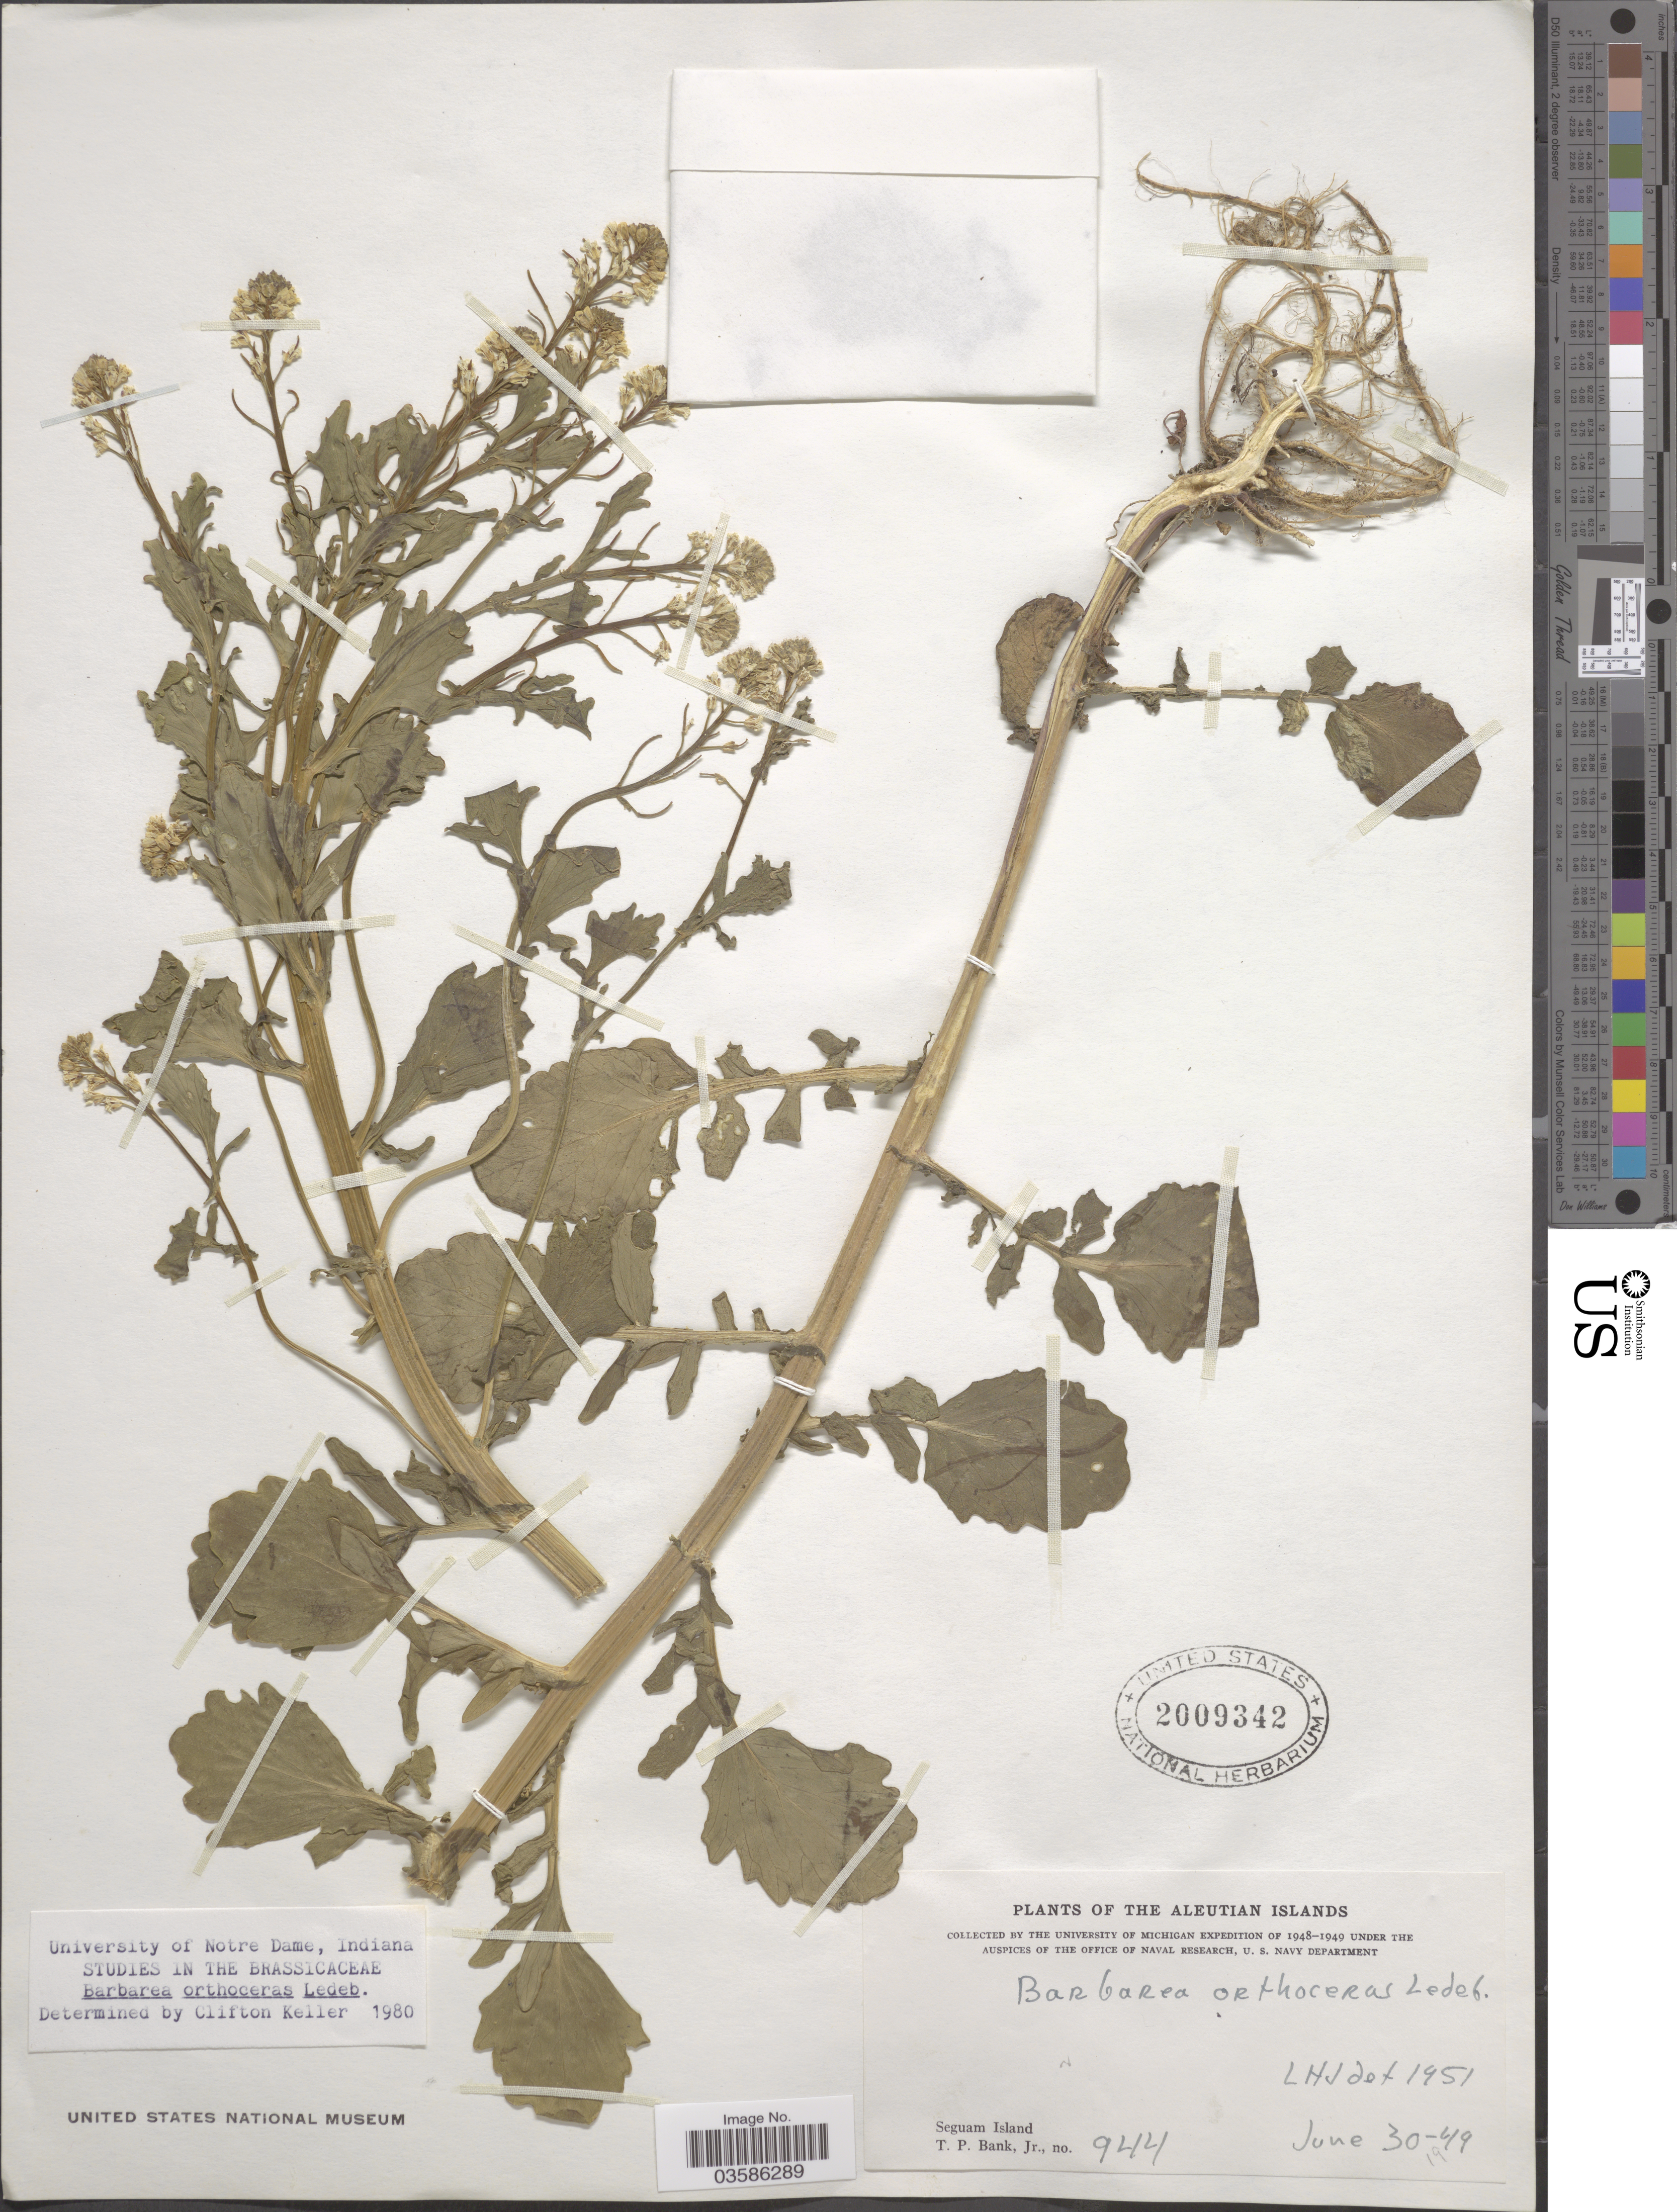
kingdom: Plantae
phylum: Tracheophyta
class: Magnoliopsida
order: Brassicales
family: Brassicaceae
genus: Barbarea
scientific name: Barbarea orthoceras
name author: Ledeb.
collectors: T. Bank Jr.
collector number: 944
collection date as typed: Transcribed d/m/y: 30/6/49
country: United States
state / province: Alaska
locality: The Aleutian Islands. Seguam Island.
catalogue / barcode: US 2009342